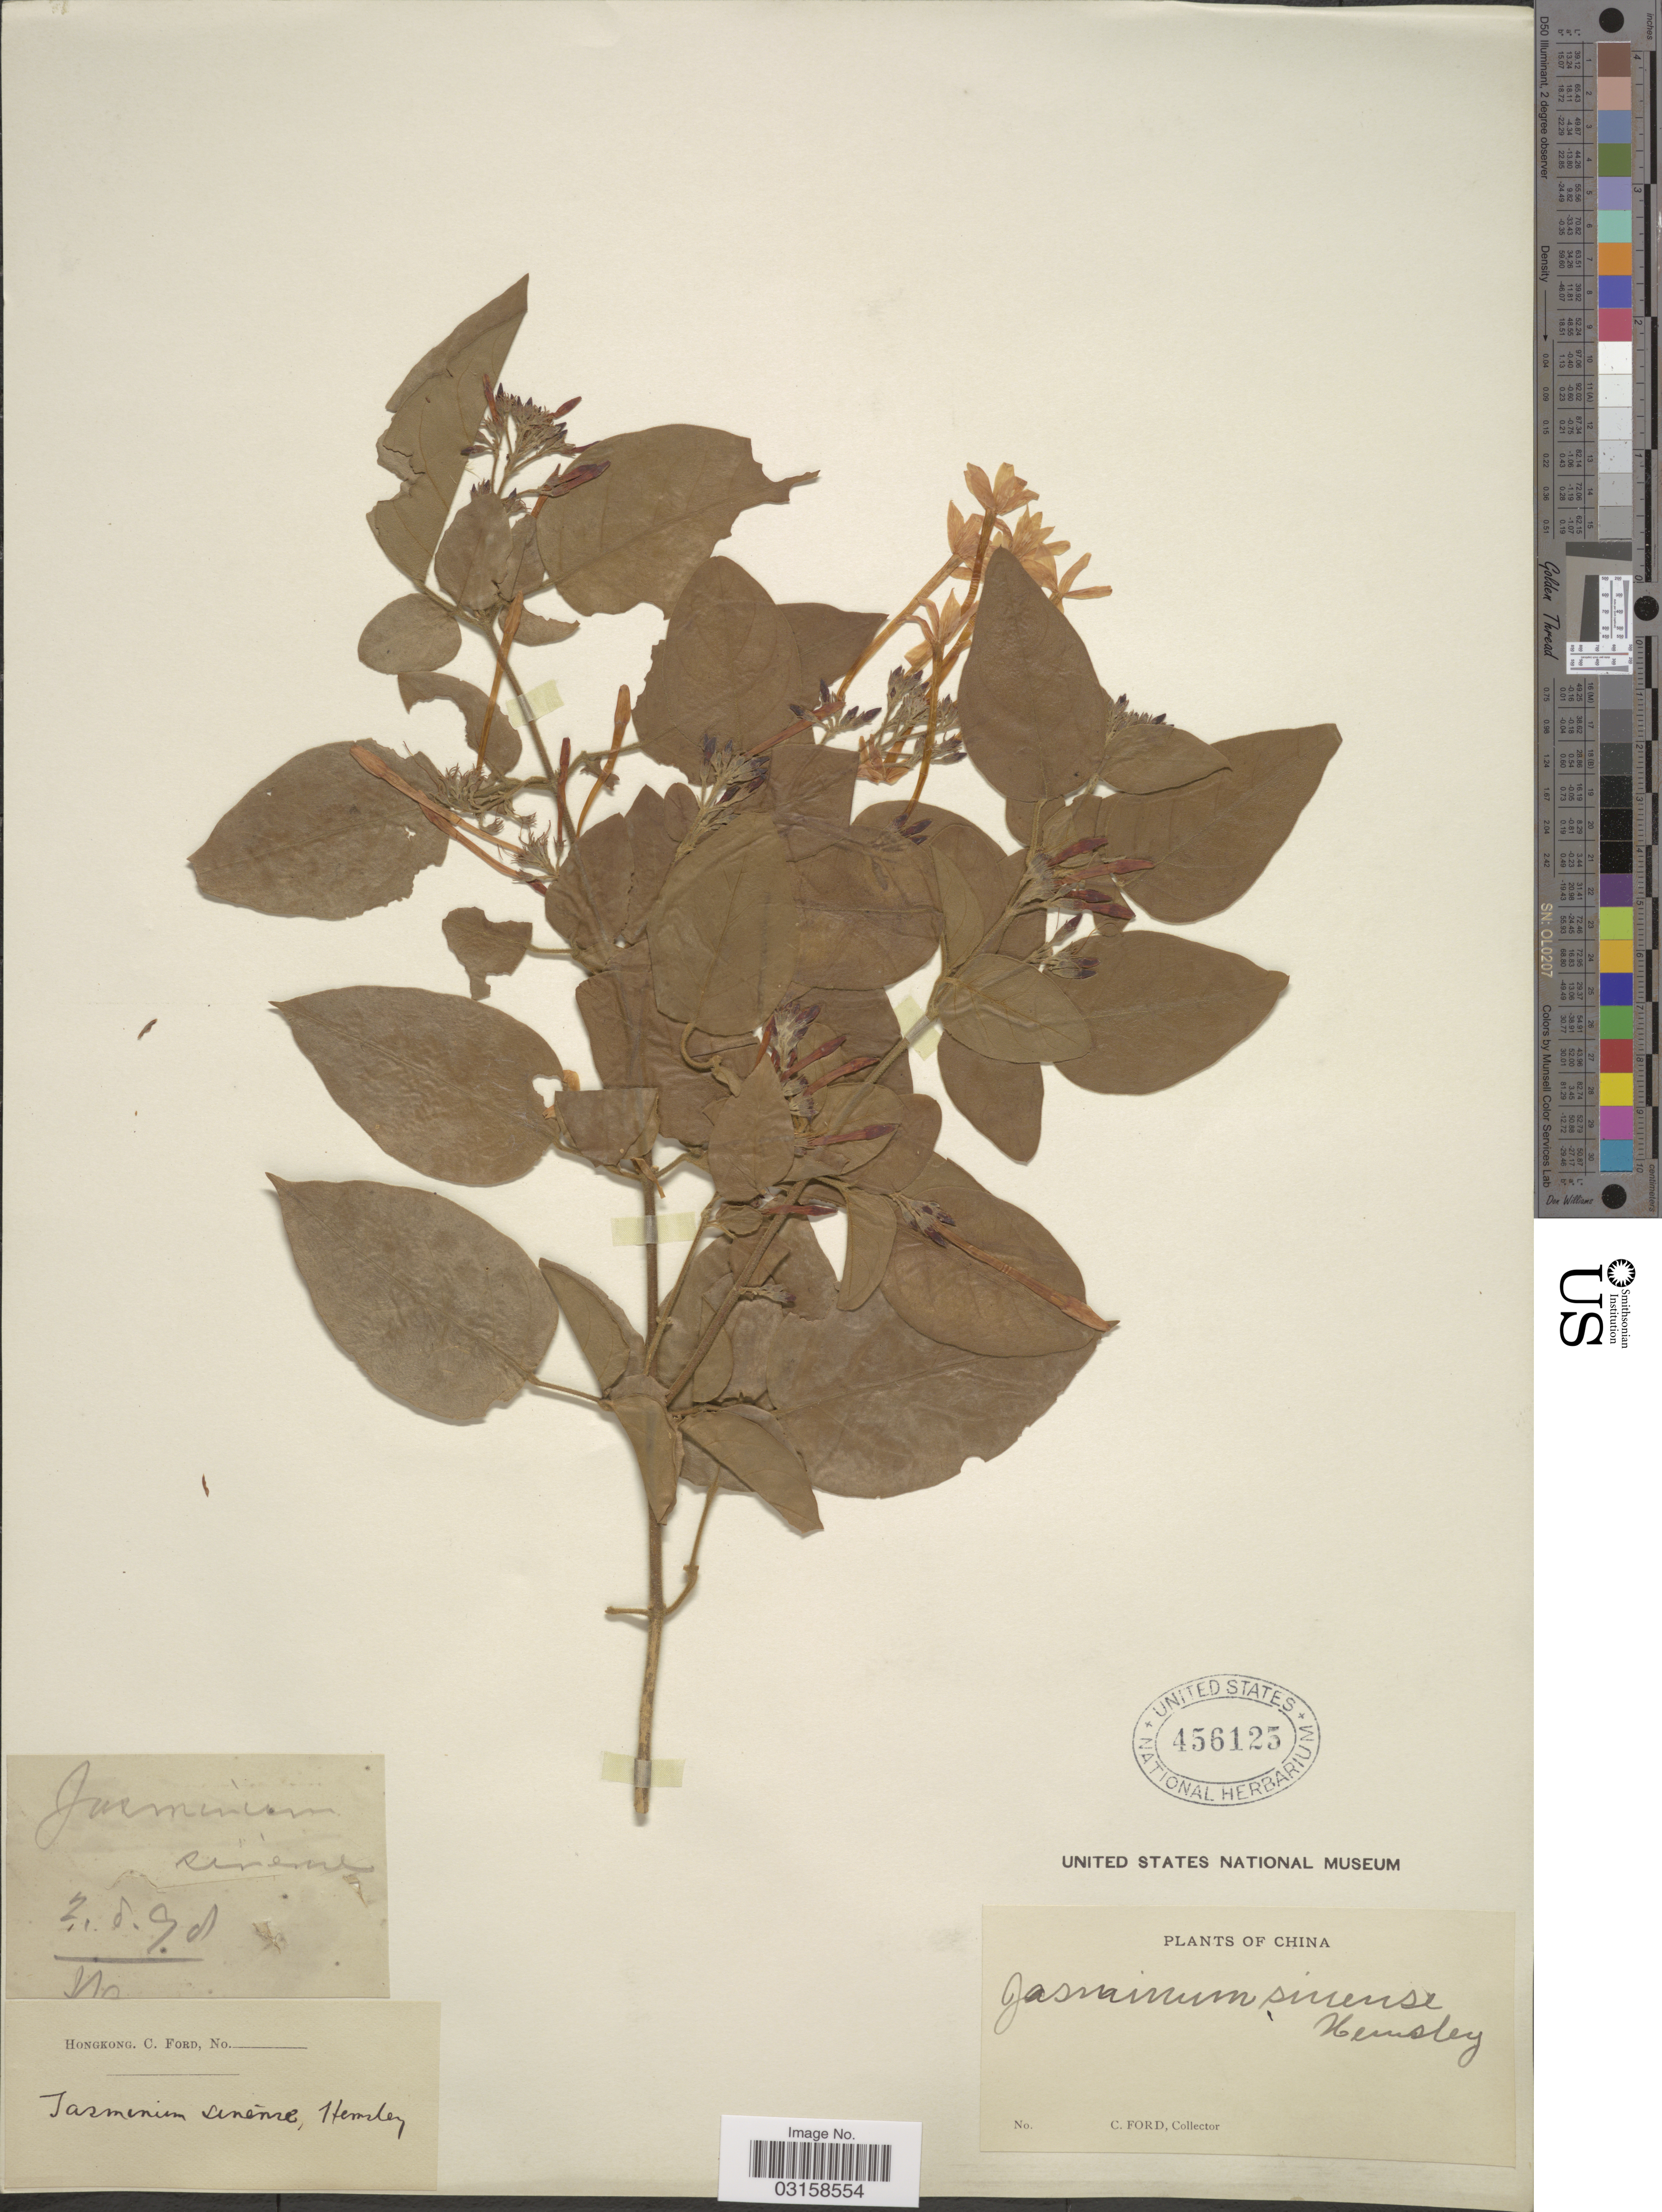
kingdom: Plantae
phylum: Tracheophyta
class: Magnoliopsida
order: Lamiales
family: Oleaceae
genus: Jasminum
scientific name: Jasminum sinense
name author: Hemsl.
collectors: C. Ford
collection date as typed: Transcribed d/m/y: 2/8/98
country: China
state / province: Hong Kong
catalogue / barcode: US 456125